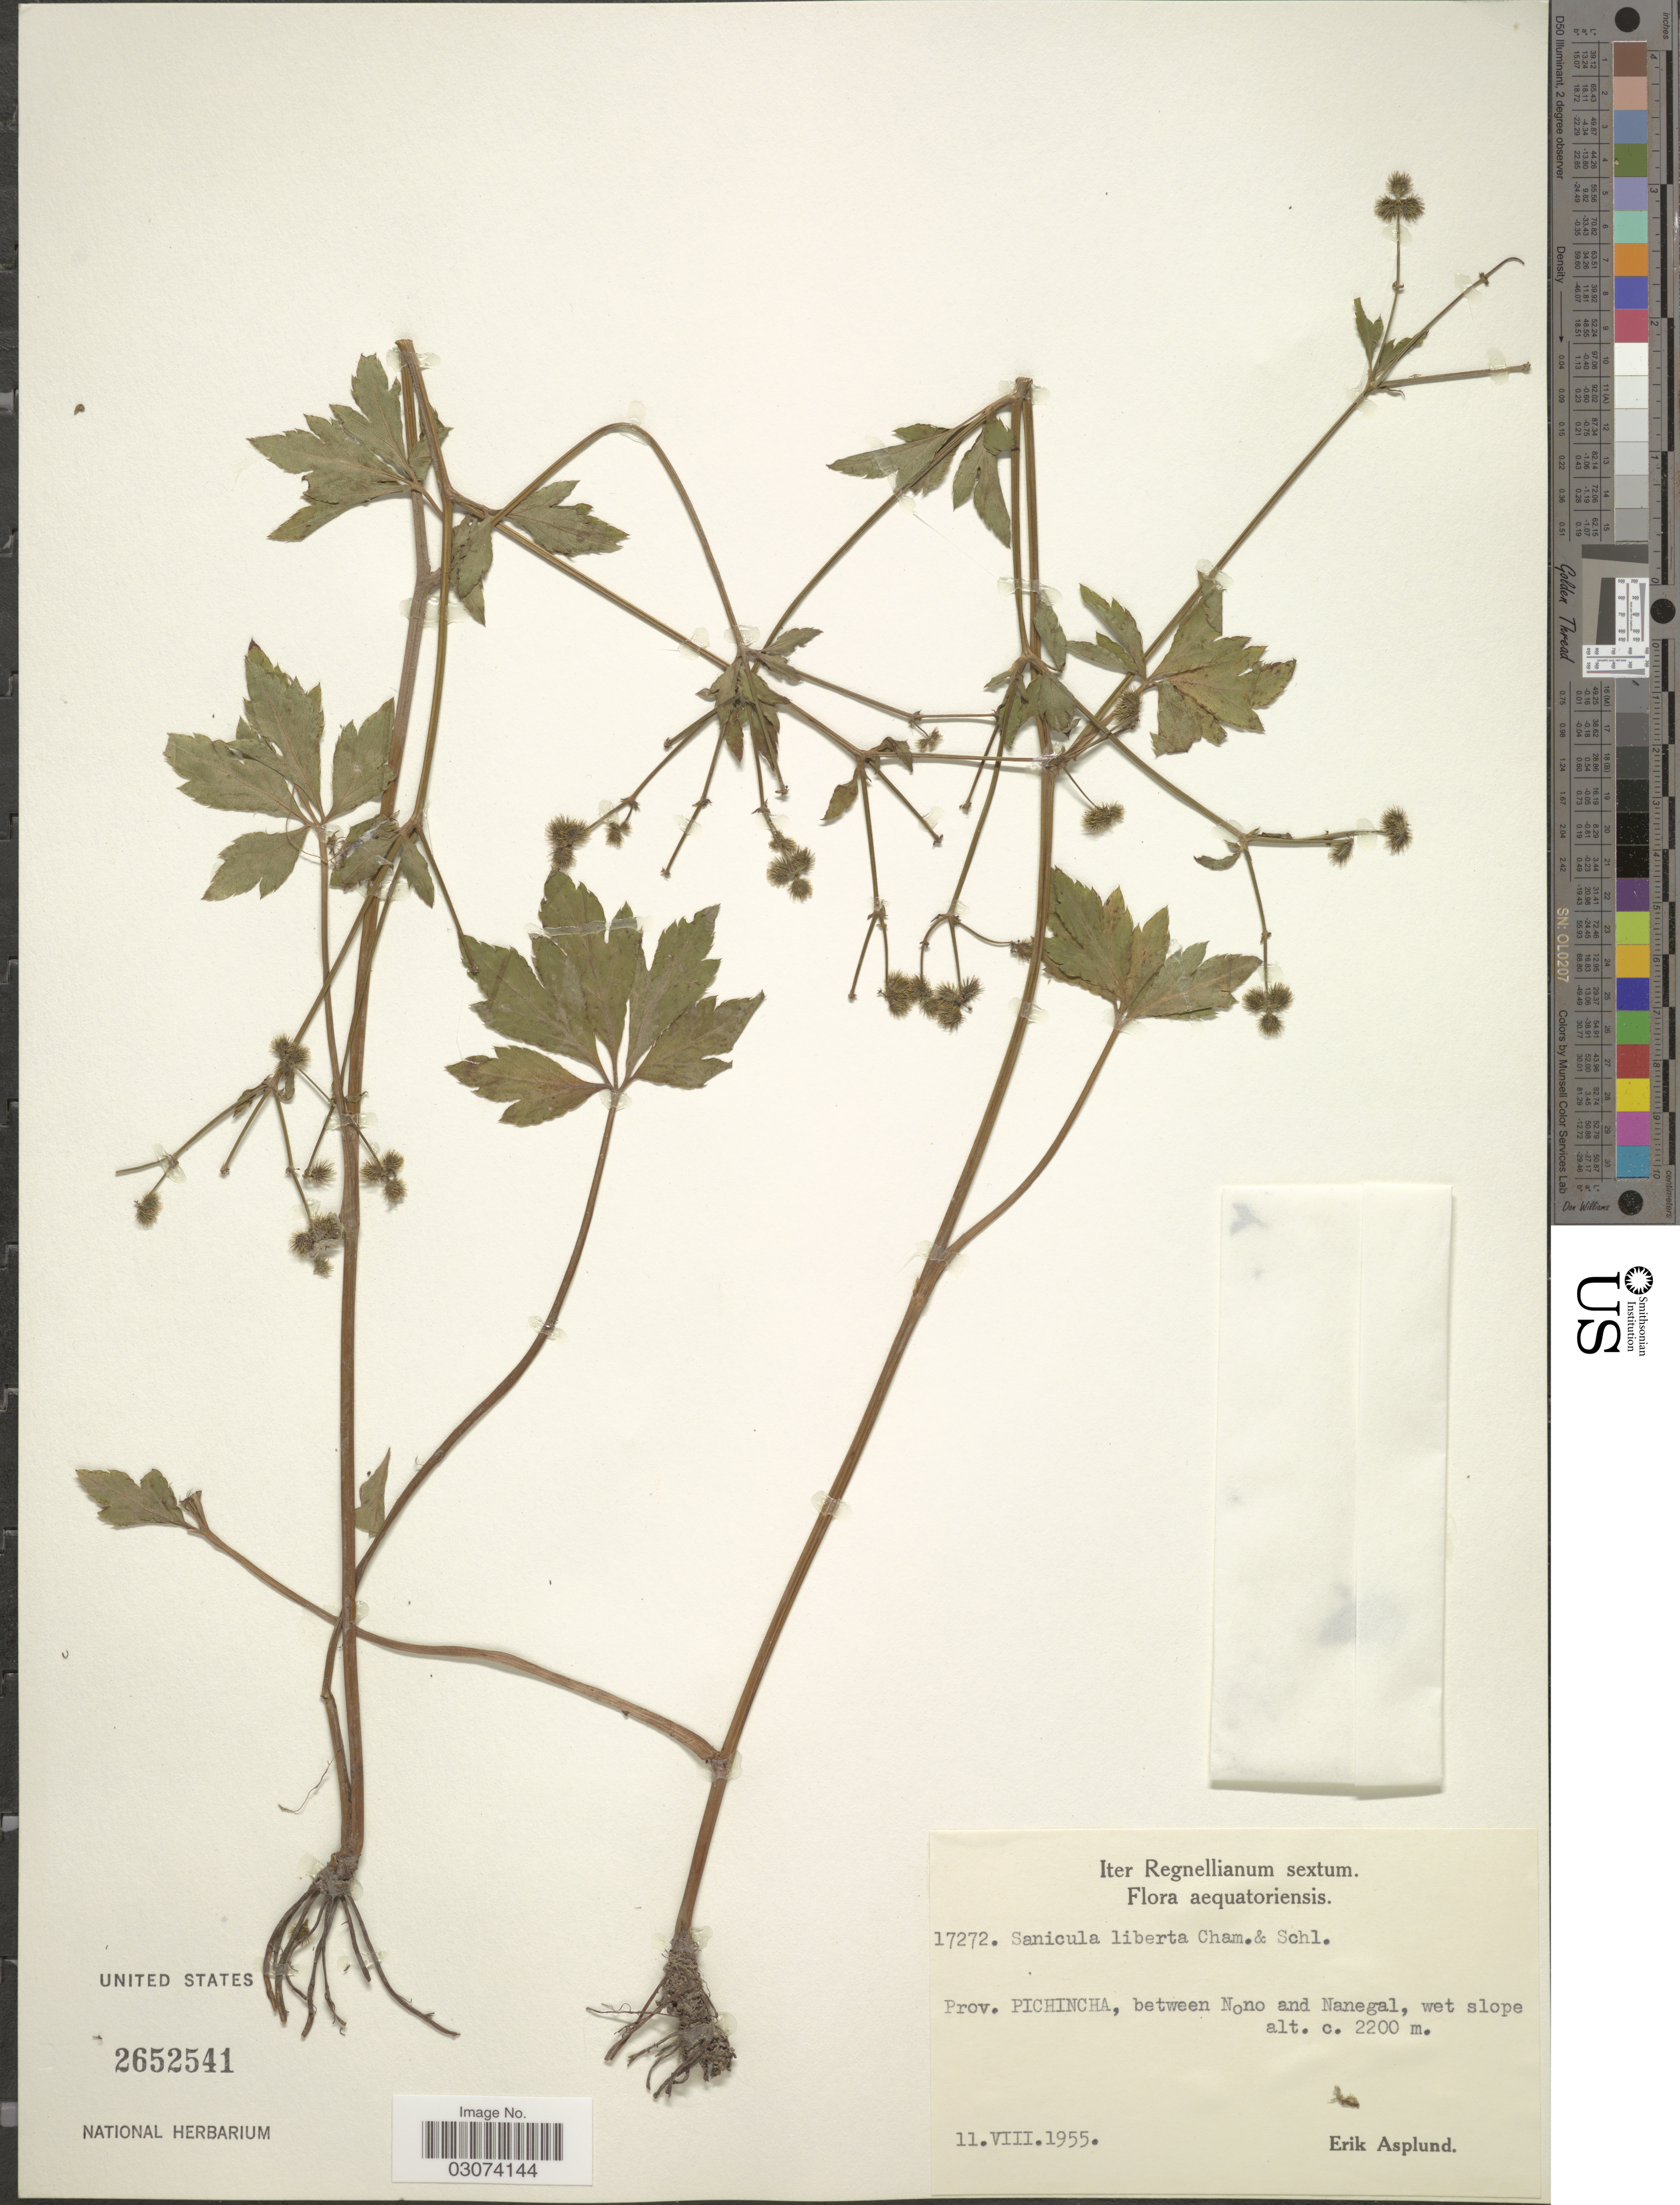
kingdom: Plantae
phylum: Tracheophyta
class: Magnoliopsida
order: Apiales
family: Apiaceae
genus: Sanicula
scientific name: Sanicula liberta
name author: Cham. & Schltdl.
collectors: E. Asplund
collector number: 17272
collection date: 1955-08-11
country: Ecuador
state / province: Pichincha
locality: Between Nono and Nanegal, wet slope.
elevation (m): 2200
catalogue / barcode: US 2652541